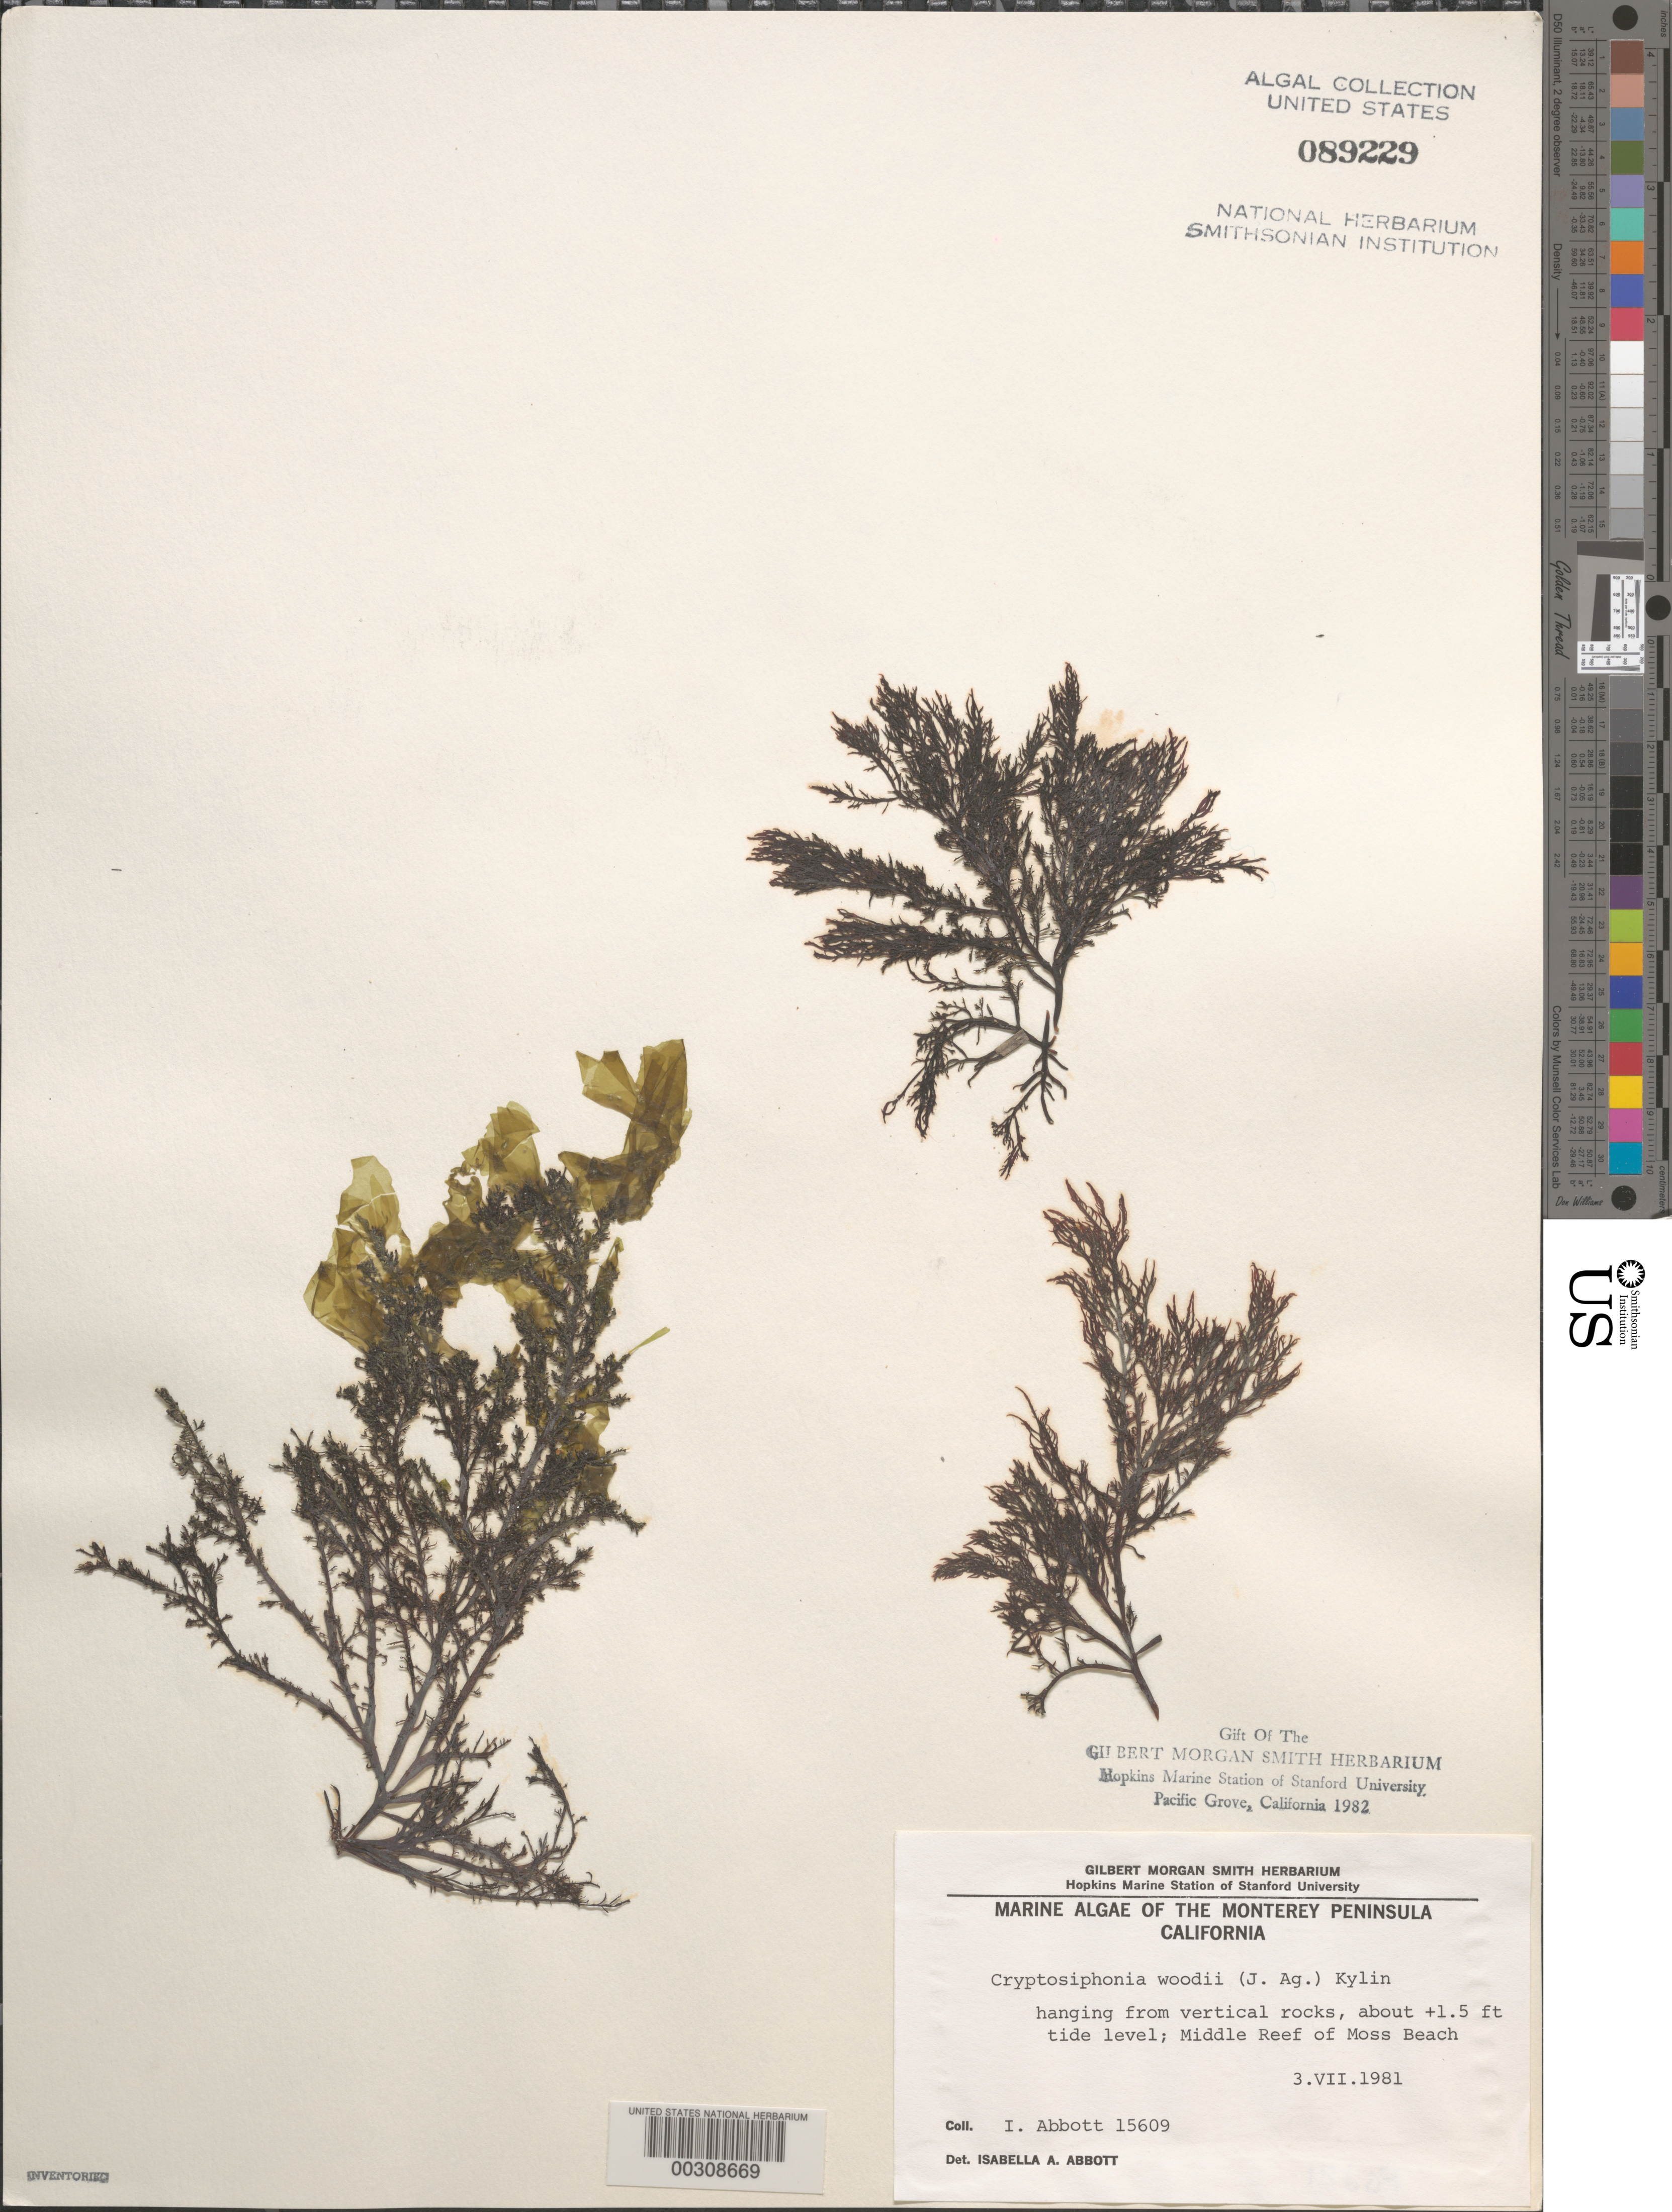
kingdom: Plantae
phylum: Rhodophyta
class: Florideophyceae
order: Gigartinales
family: Dumontiaceae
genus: Cryptosiphonia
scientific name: Cryptosiphonia woodii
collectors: I. A. Abbott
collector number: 15609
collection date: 1981-07-03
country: United States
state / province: California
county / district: Monterey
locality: The Monterey Peninsula. Middle Reef of Moss Beach.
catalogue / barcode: US 89229